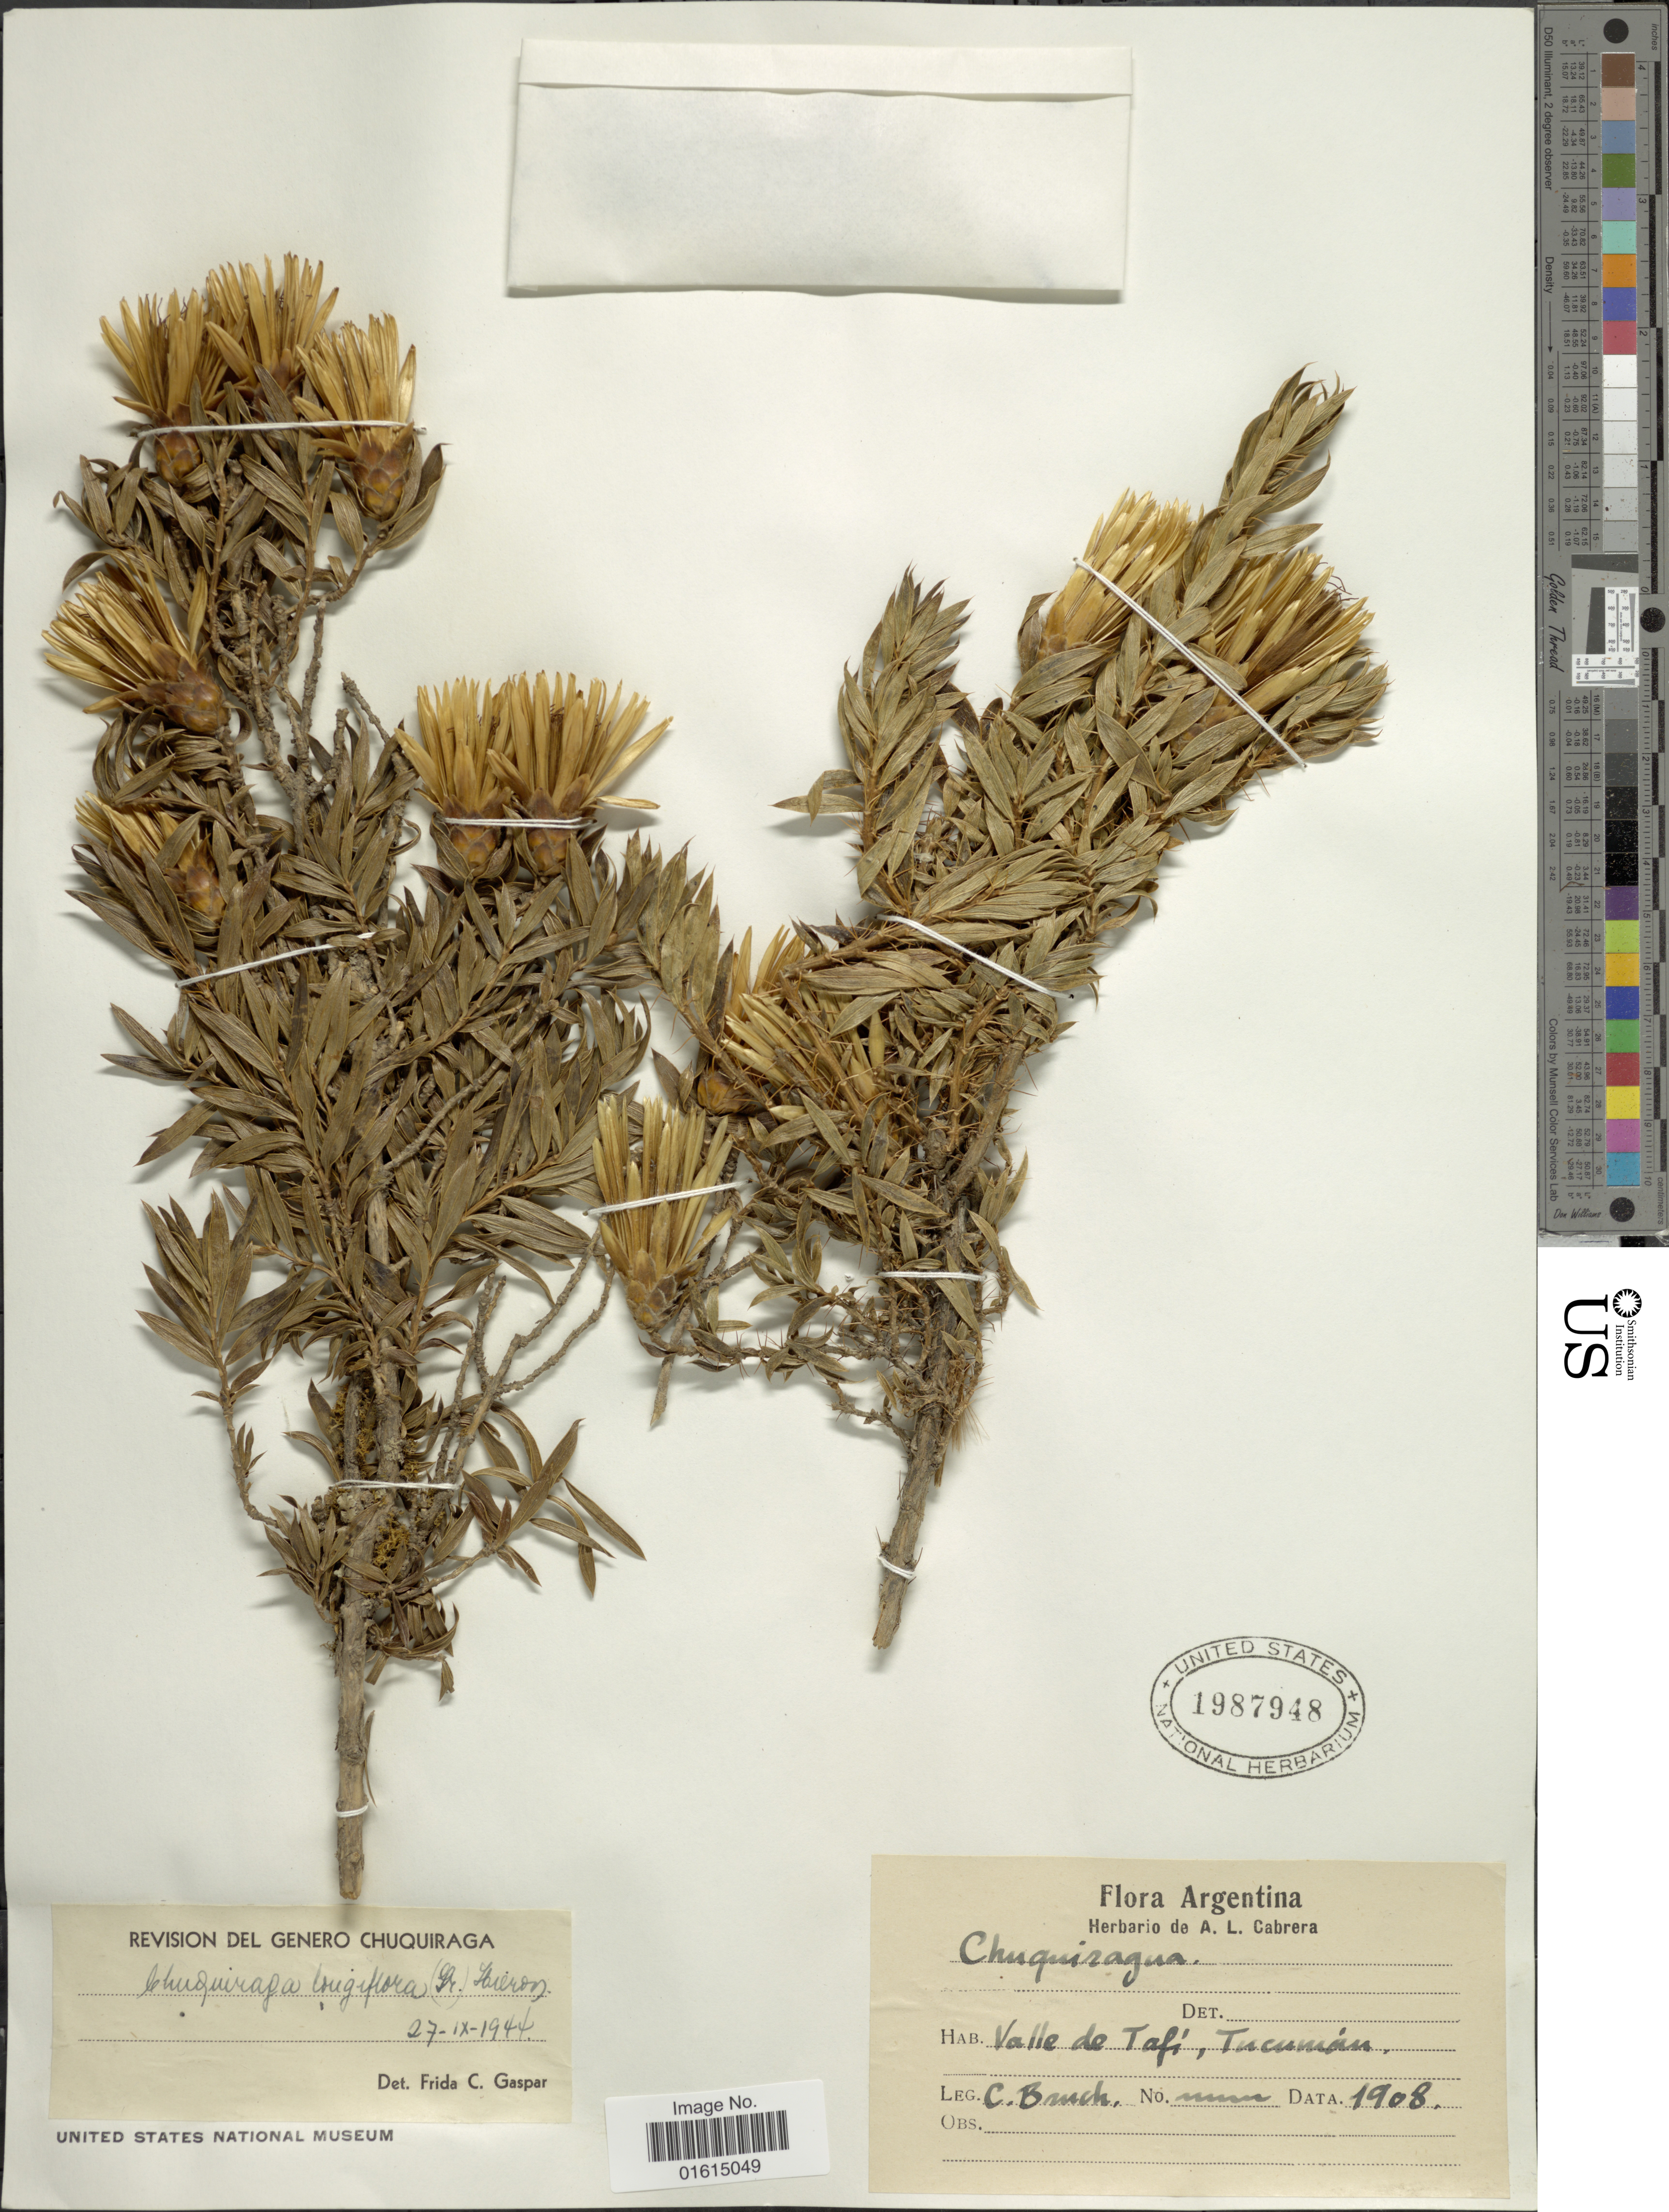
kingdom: Plantae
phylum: Tracheophyta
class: Magnoliopsida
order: Asterales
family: Asteraceae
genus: Chuquiraga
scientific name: Chuquiraga longiflora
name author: (Griseb.) Hieron.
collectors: C. Bruch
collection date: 1908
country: Argentina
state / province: Tucuman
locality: Valle de Tafi, Tucuman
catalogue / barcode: US 1987948